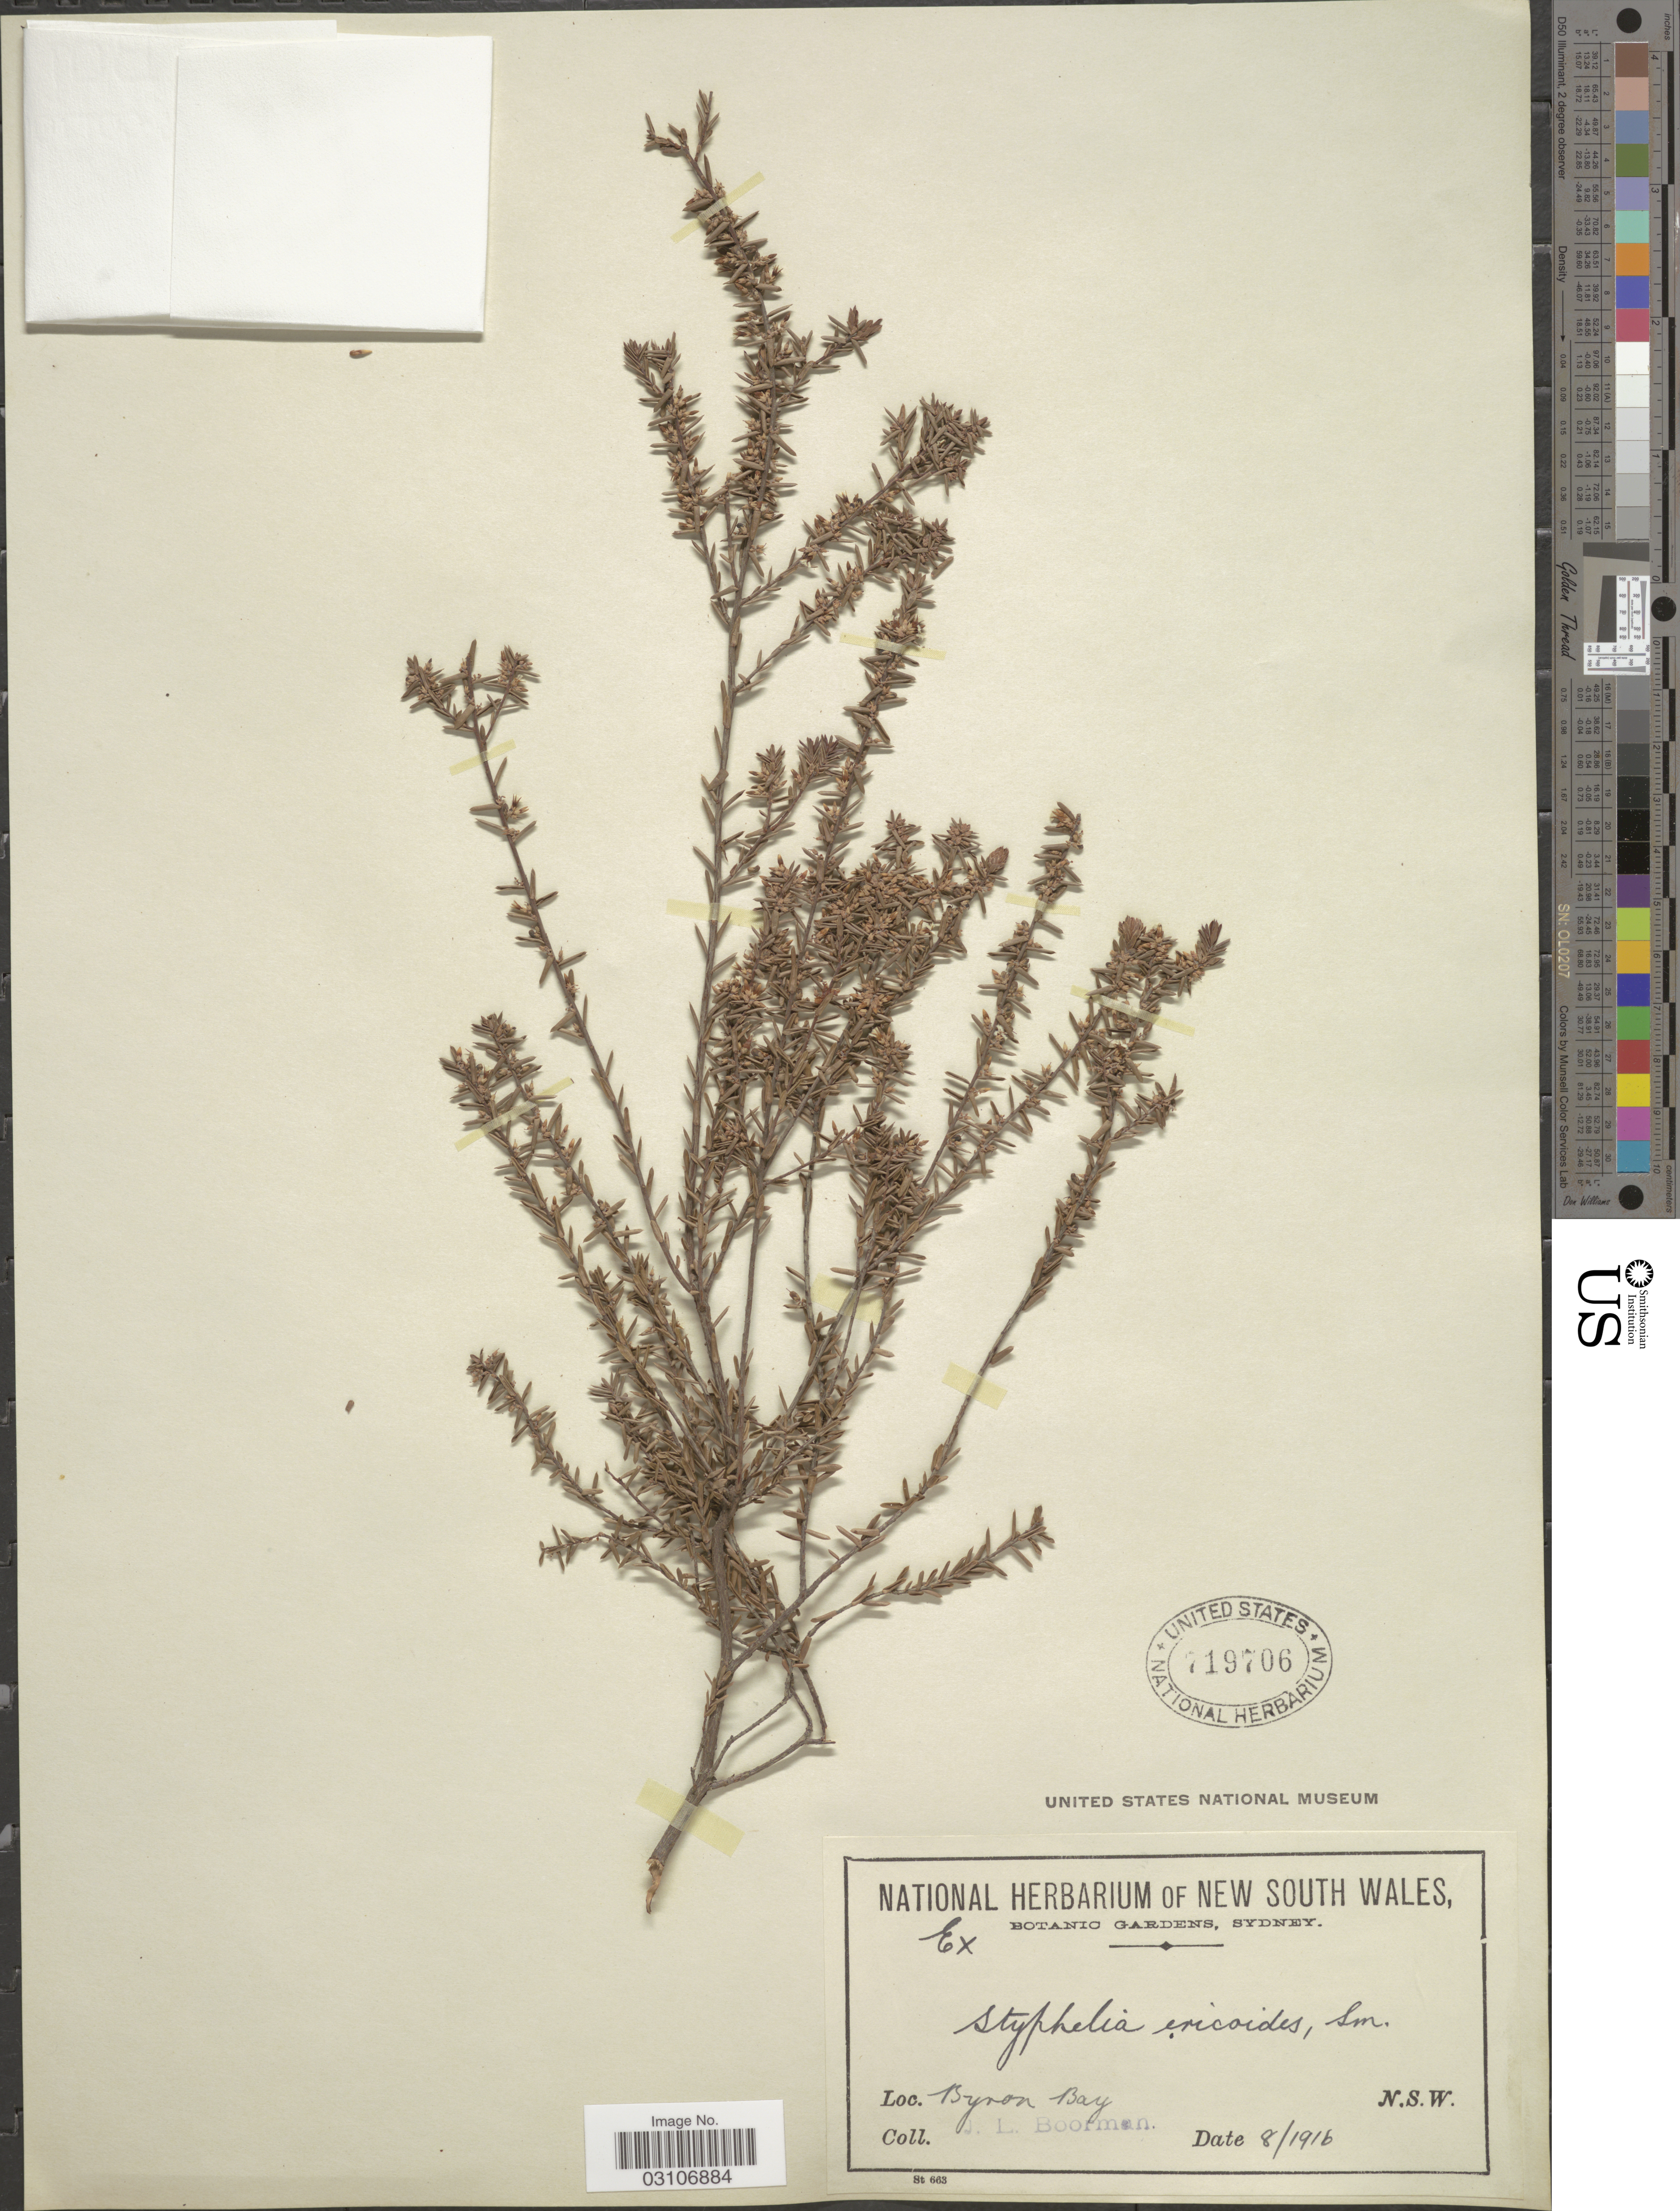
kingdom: Plantae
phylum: Tracheophyta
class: Magnoliopsida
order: Ericales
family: Ericaceae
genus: Leucopogon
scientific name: Leucopogon ericoides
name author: R. Br.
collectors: J. Boorman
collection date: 1916-08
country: Australia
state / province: New South Wales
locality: Byron Bay.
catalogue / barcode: US 719706